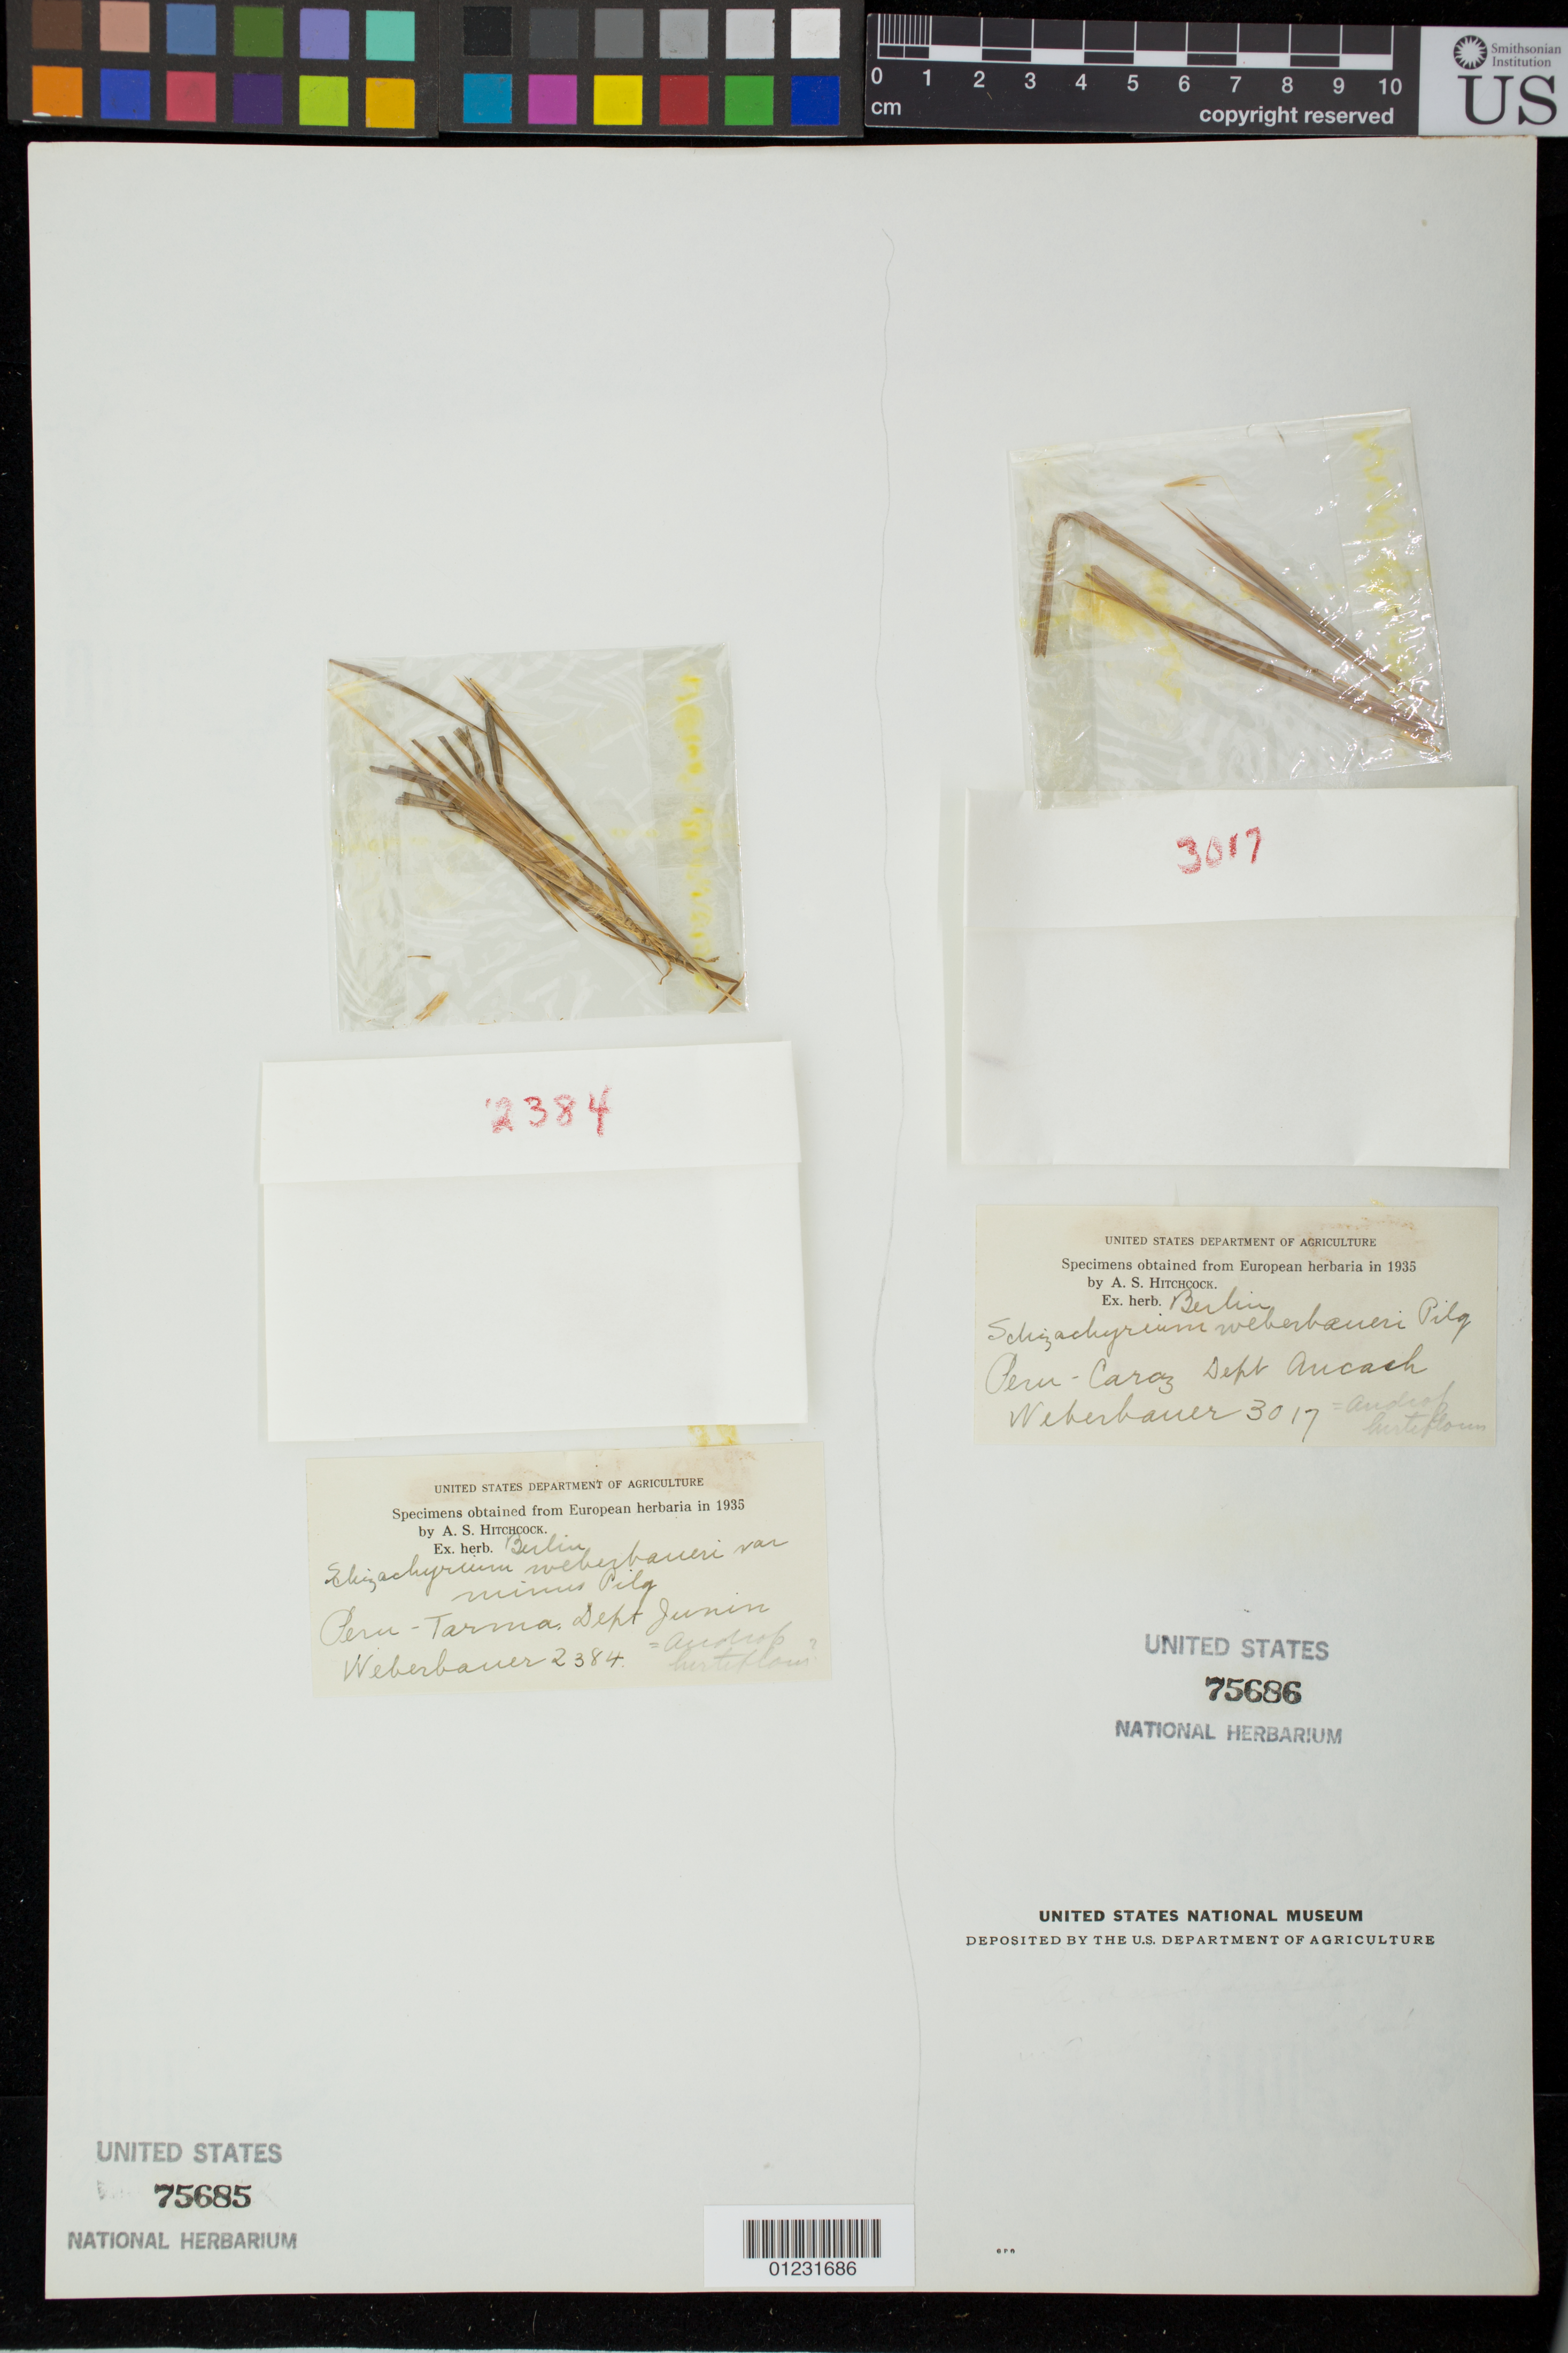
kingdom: Plantae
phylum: Tracheophyta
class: Liliopsida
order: Poales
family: Poaceae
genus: Schizachyrium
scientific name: Schizachyrium weberbaueri var. minus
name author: Pilg.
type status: Syntype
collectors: A. Weberbauer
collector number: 2384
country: Peru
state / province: Junín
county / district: Tarma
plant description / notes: Fragmentary material of type specimen ex herb. Berlin.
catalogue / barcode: US 75685